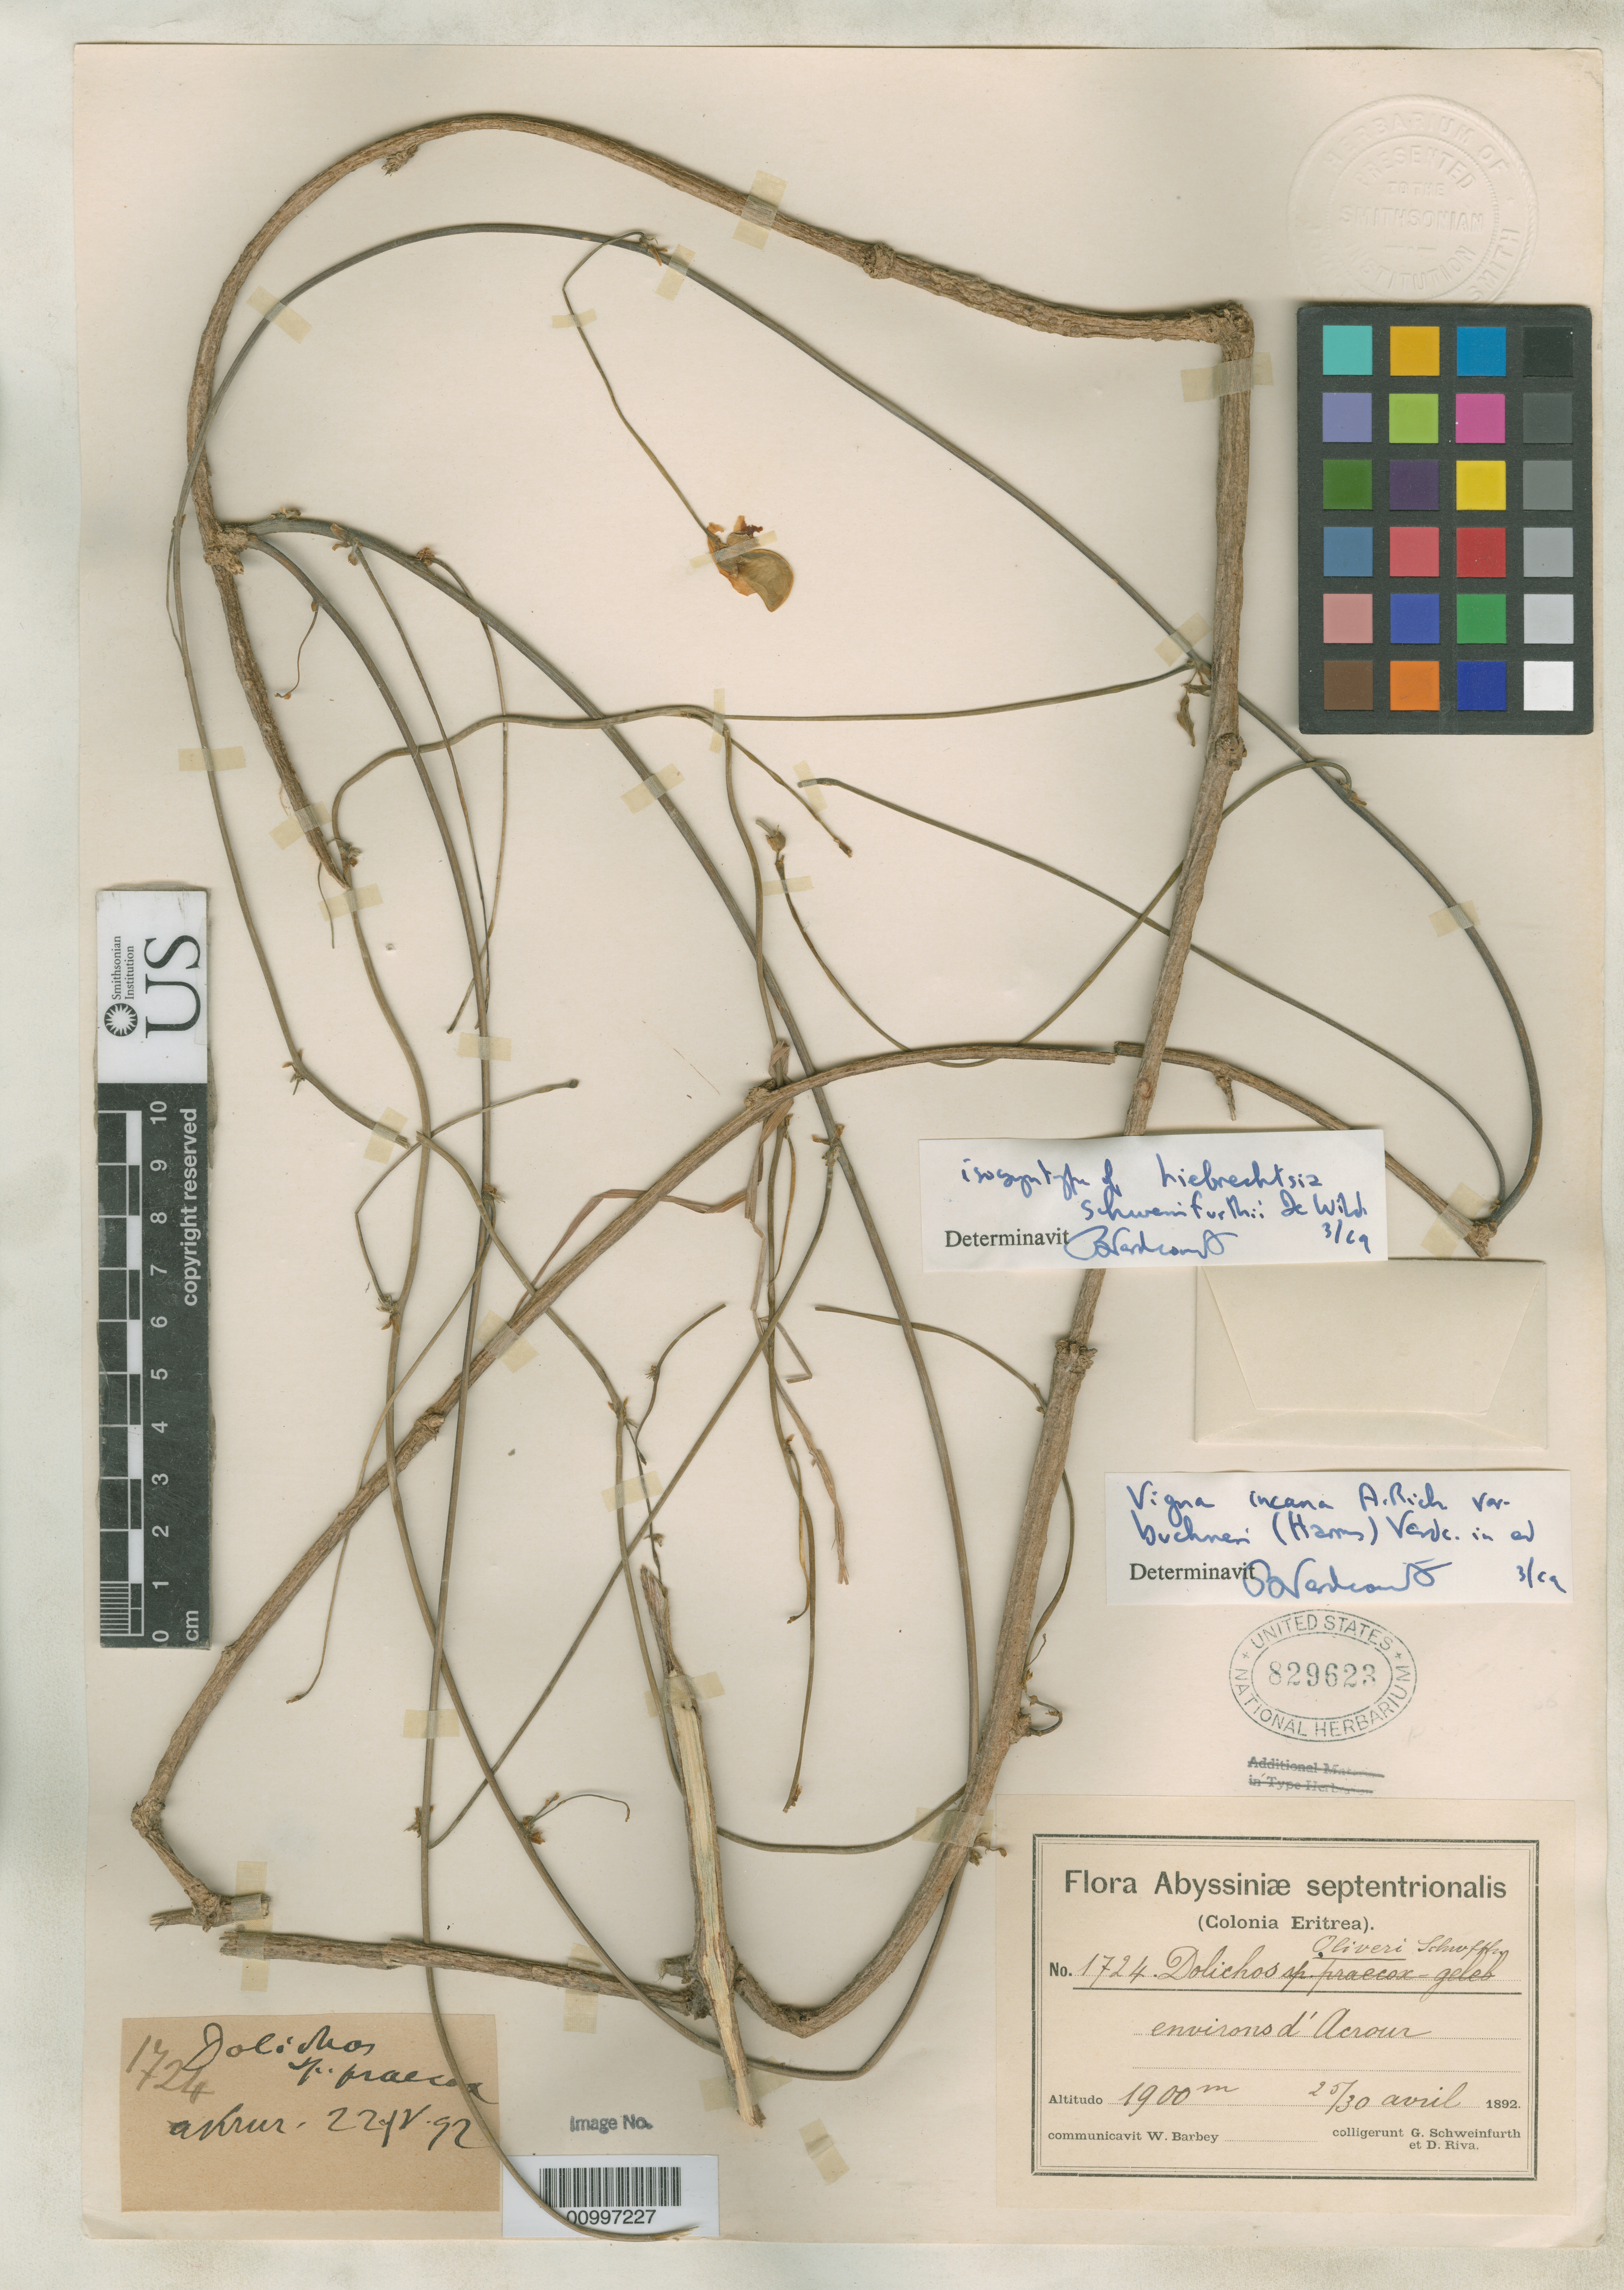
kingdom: Plantae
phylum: Tracheophyta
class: Magnoliopsida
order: Fabales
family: Fabaceae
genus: Liebrechtsia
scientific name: Liebrechtsia schweinfurthii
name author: De Wild.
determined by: Verdcourt, B.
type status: Isosyntype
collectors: G. A. Schweinfurth & D. Riva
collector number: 1724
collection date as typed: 25 Apr 1892 and 30 Apr 1892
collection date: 1892-04-25,1892-04-30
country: Eritrea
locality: Environs d'Acrour. Southern.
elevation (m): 1900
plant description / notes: From the herbarium of J. Donnell Smith.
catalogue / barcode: US 829623